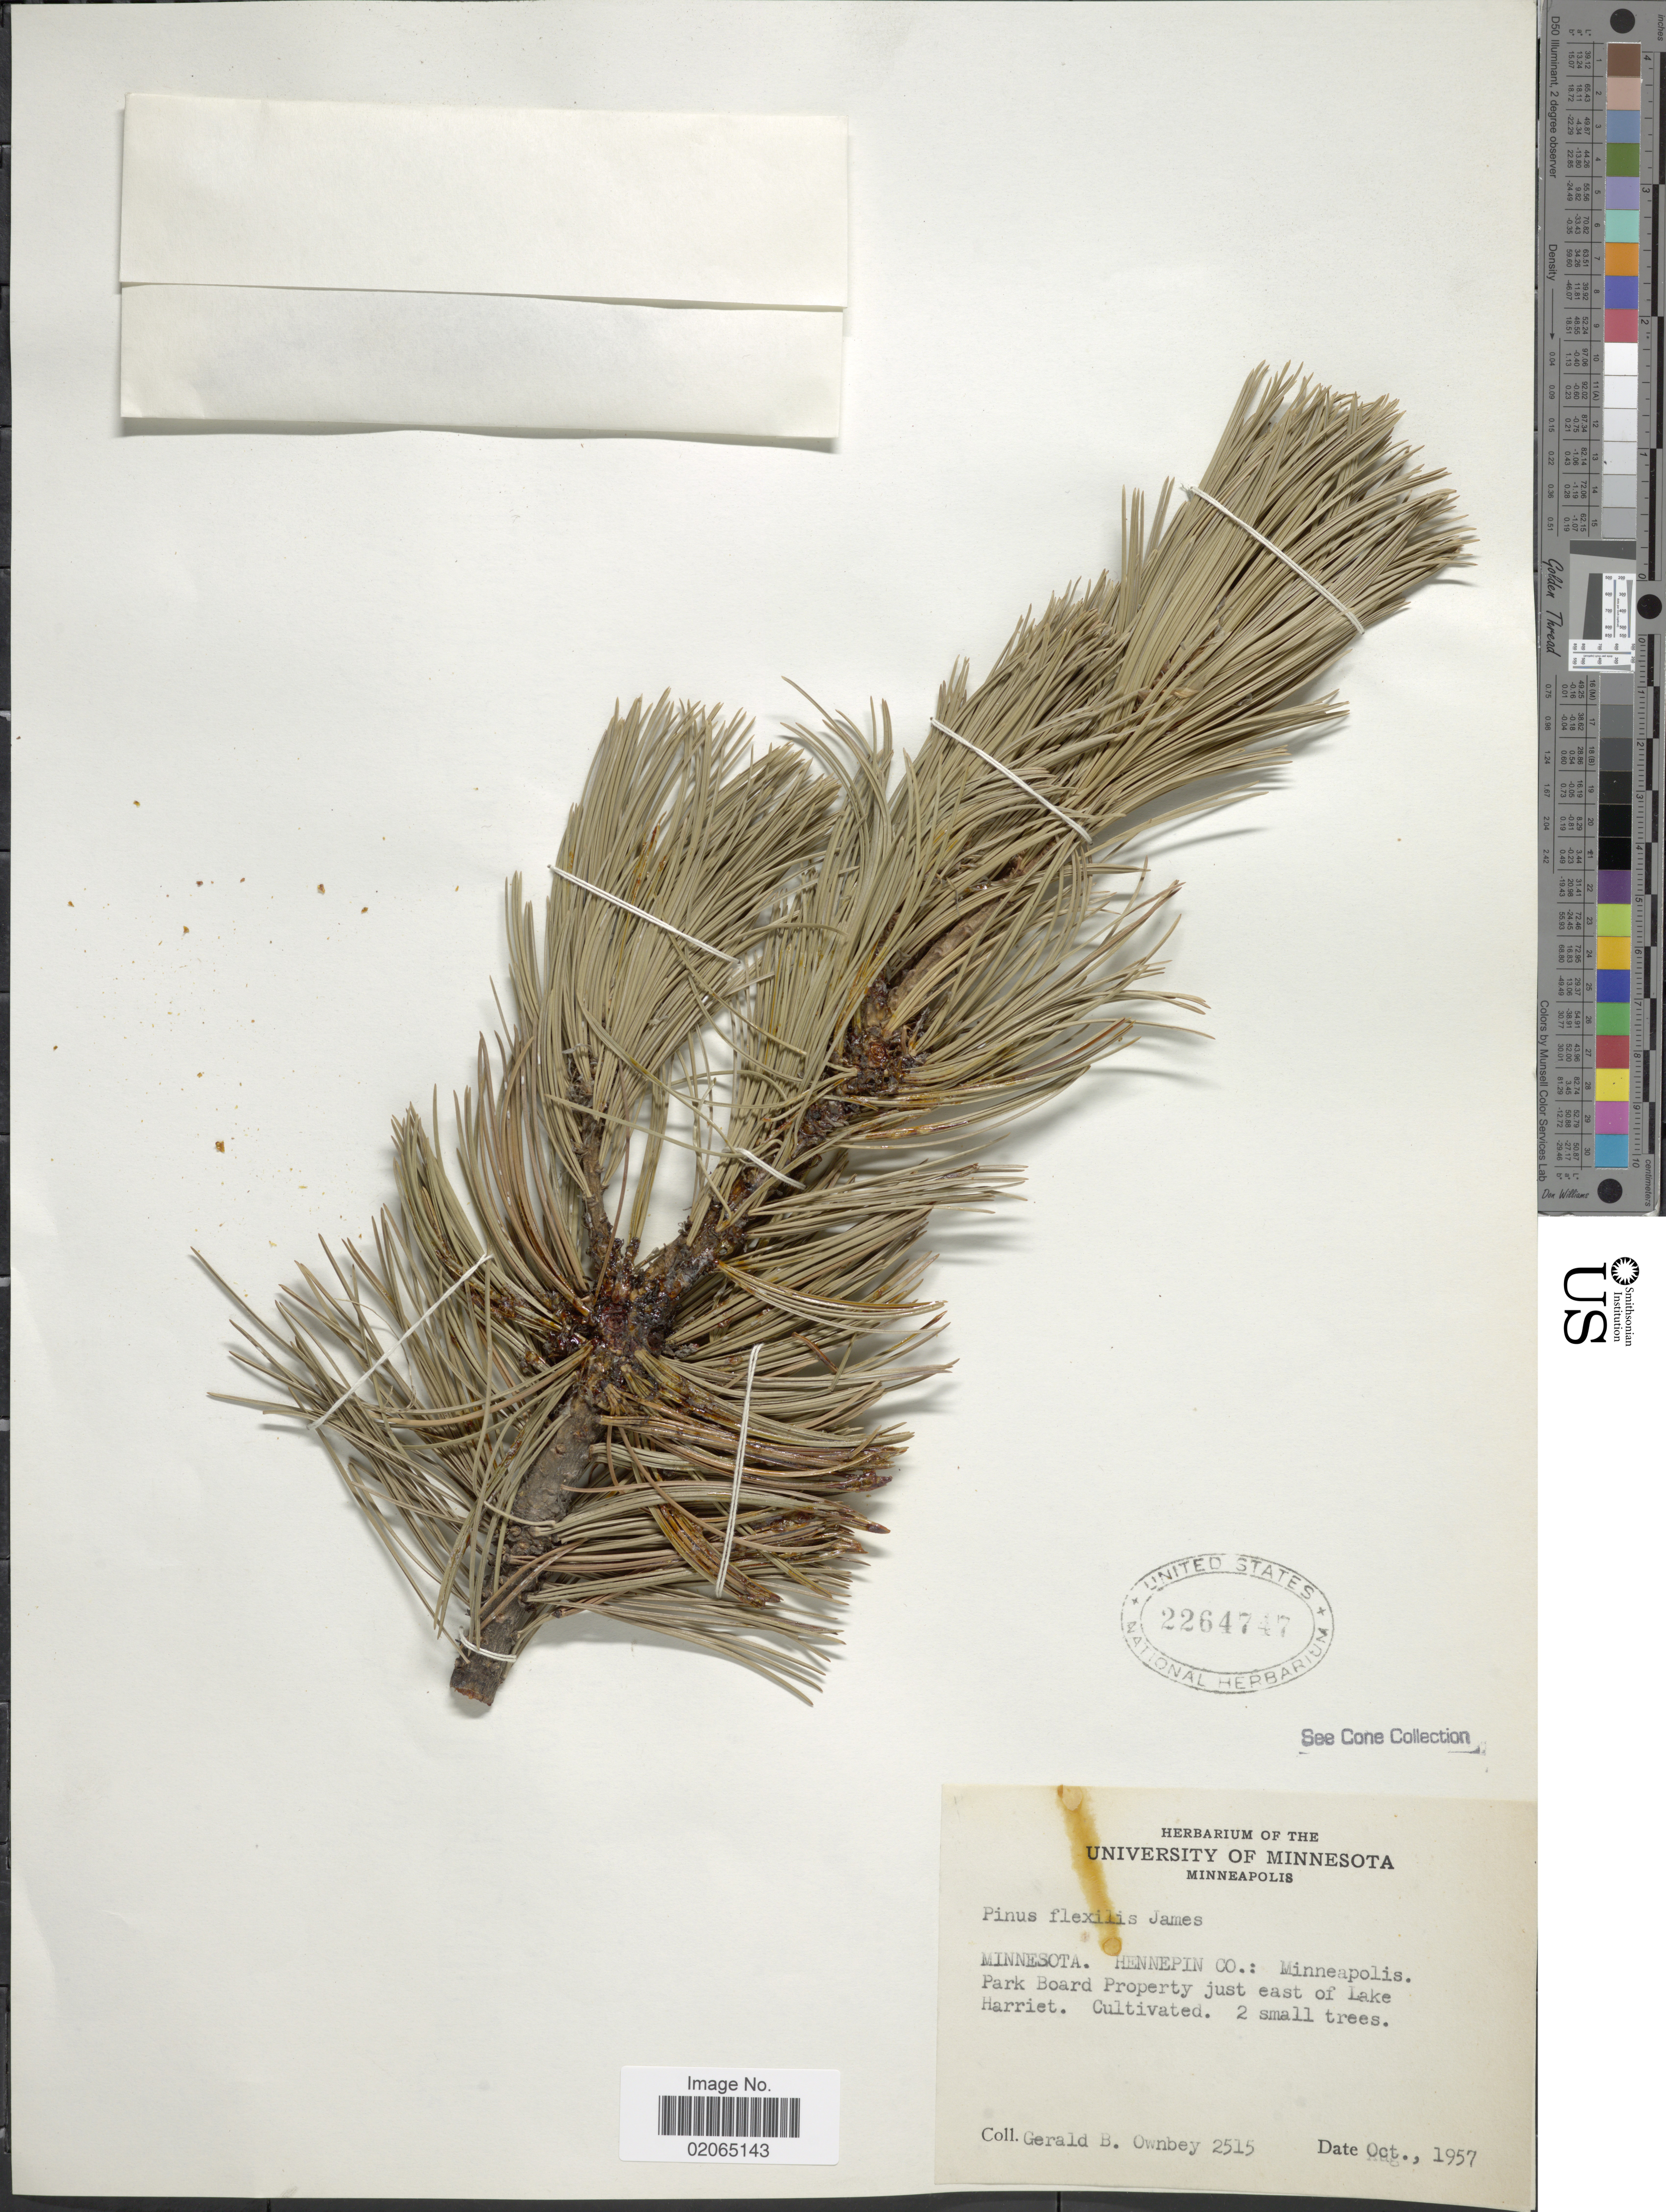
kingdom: Plantae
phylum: Tracheophyta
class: Pinopsida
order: Pinales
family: Pinaceae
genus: Pinus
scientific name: Pinus flexilis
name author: E. James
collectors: G. B. Ownbey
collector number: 2515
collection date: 1957-10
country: United States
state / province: Minnesota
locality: Hennepin Co: Minneapolis Park Board Porperty just east of Lake Harriet. Cultivated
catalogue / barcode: US 2264747